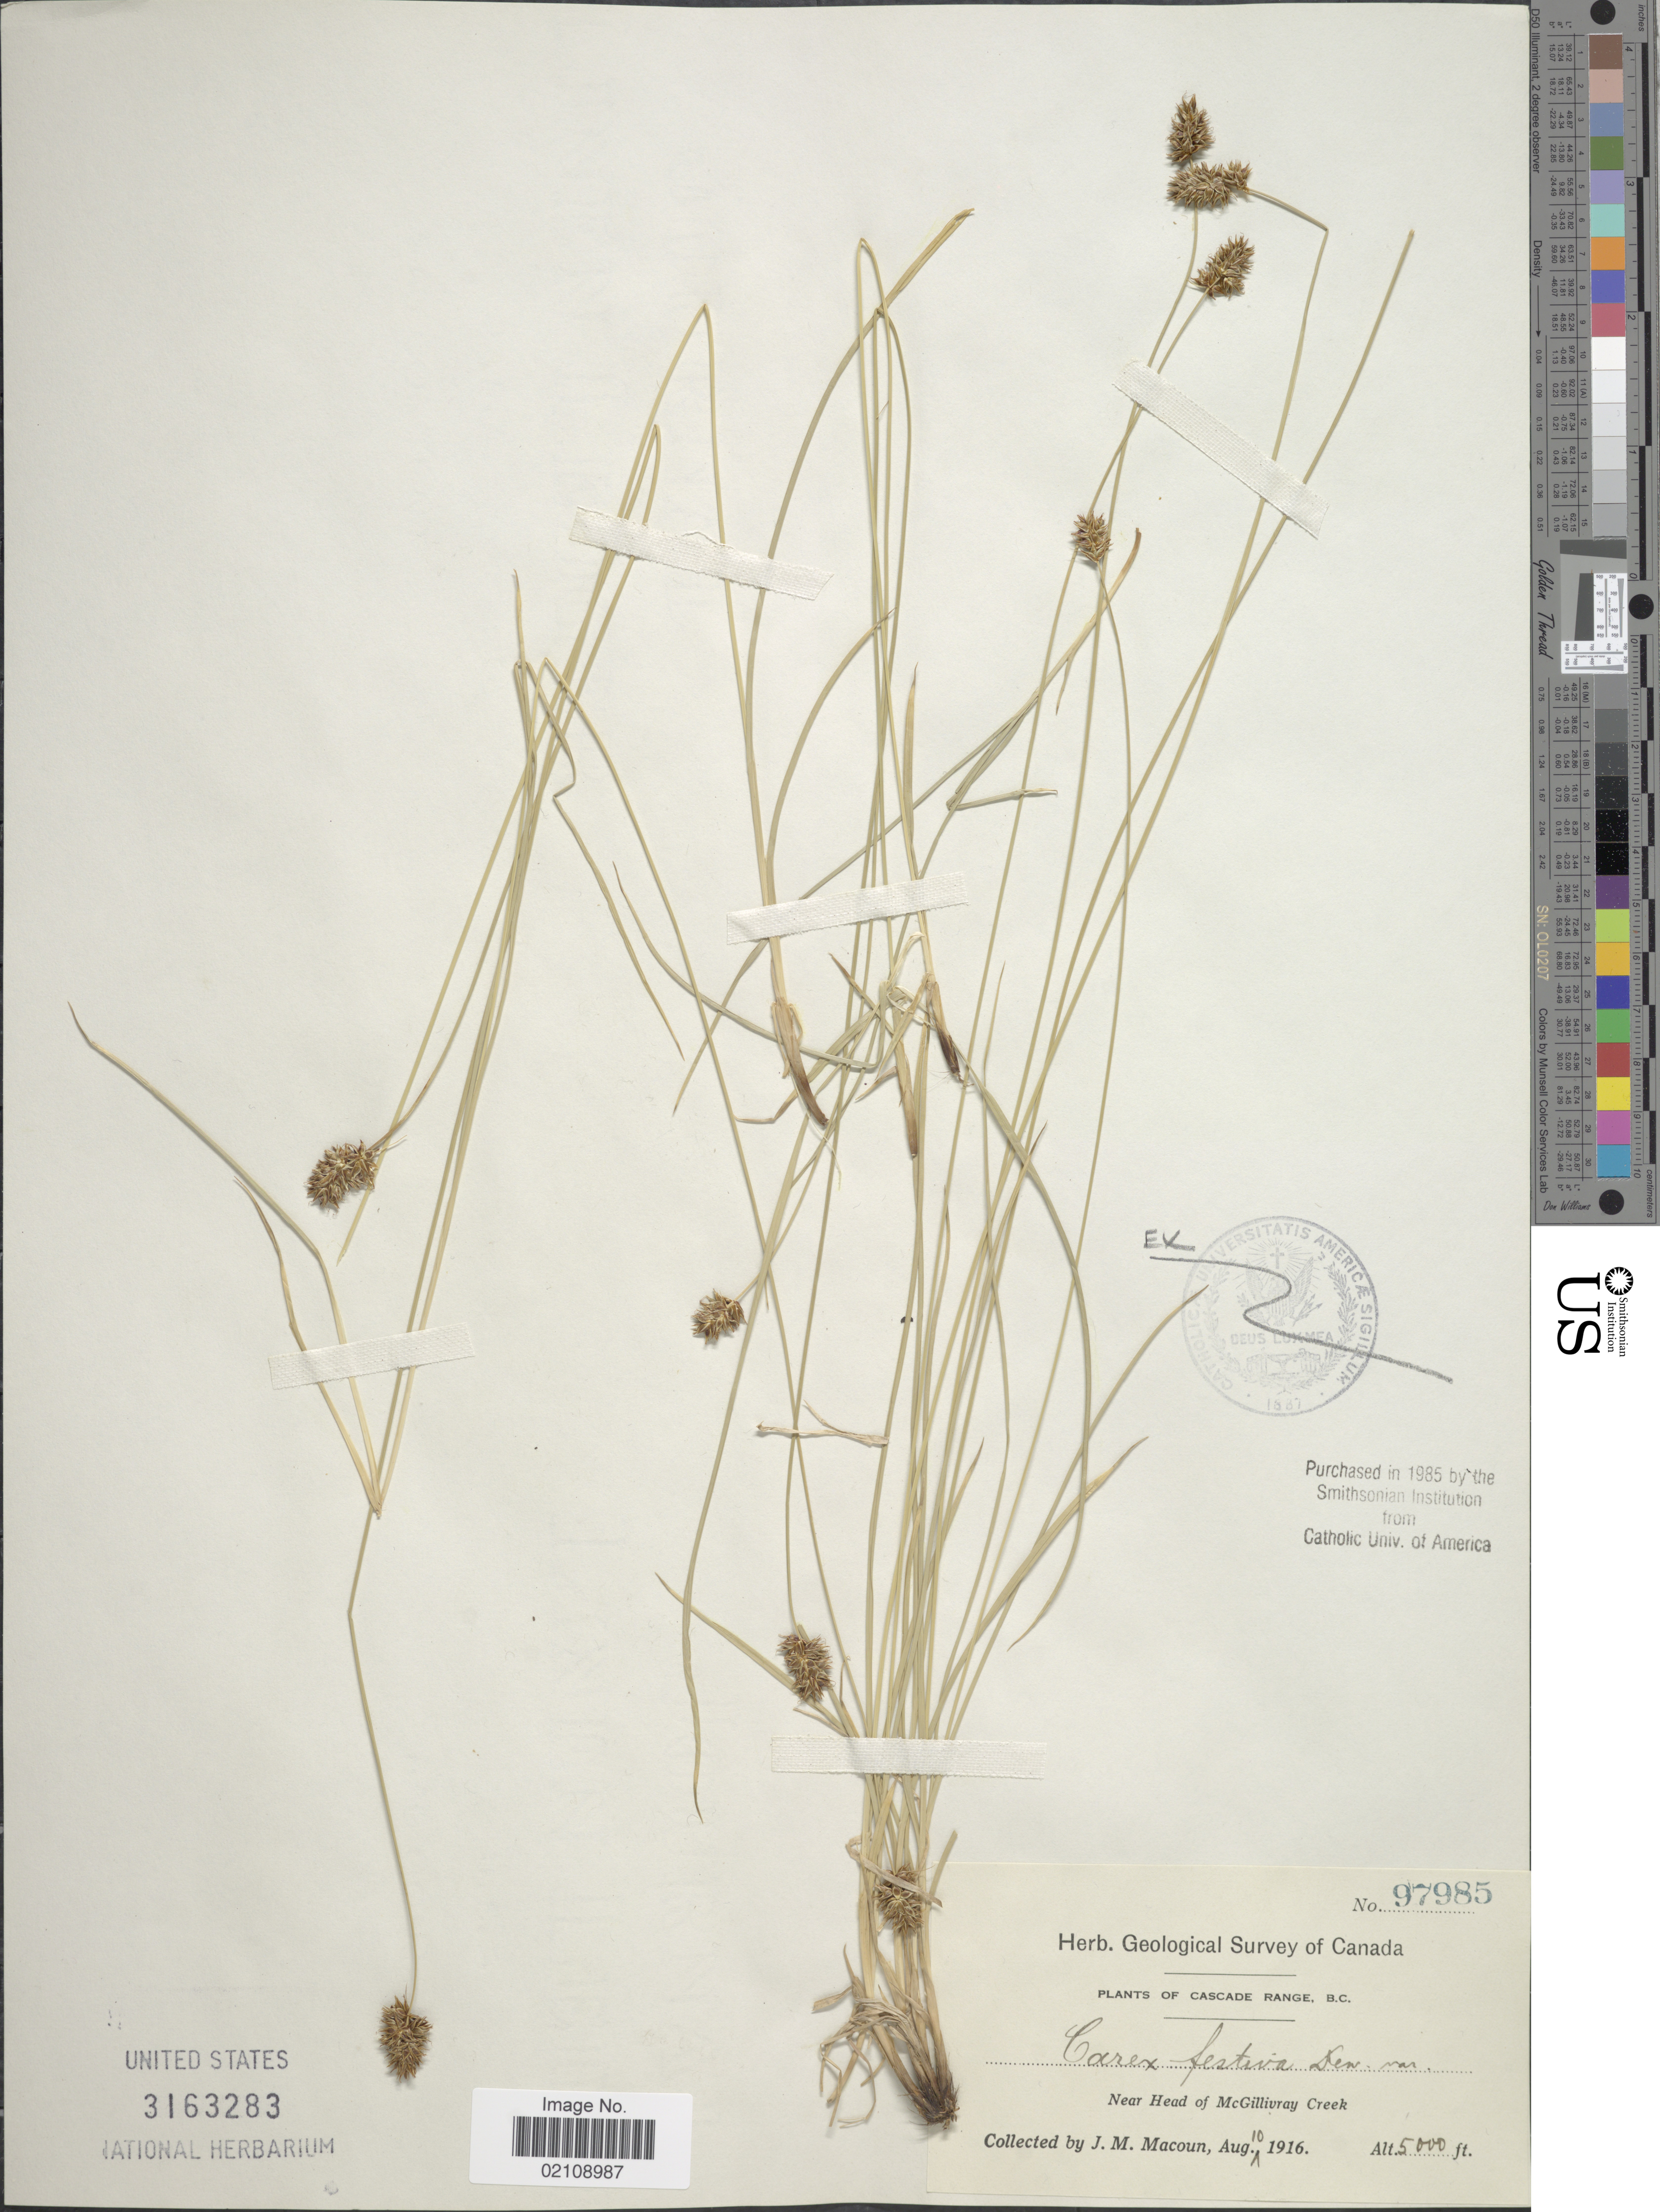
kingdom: Plantae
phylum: Tracheophyta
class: Liliopsida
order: Poales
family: Cyperaceae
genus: Carex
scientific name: Carex pachystachya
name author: Cham. ex Steud.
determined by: Strong, Mark T., (BOT), Smithsonian Institution - National Museum of Natural History (UNITED STATES)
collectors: J. M. Macoun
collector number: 97985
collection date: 1916-08-10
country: Canada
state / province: British Columbia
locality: Cascade Range, Near Head of McGillivray Creek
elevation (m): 1524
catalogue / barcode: US 3163283